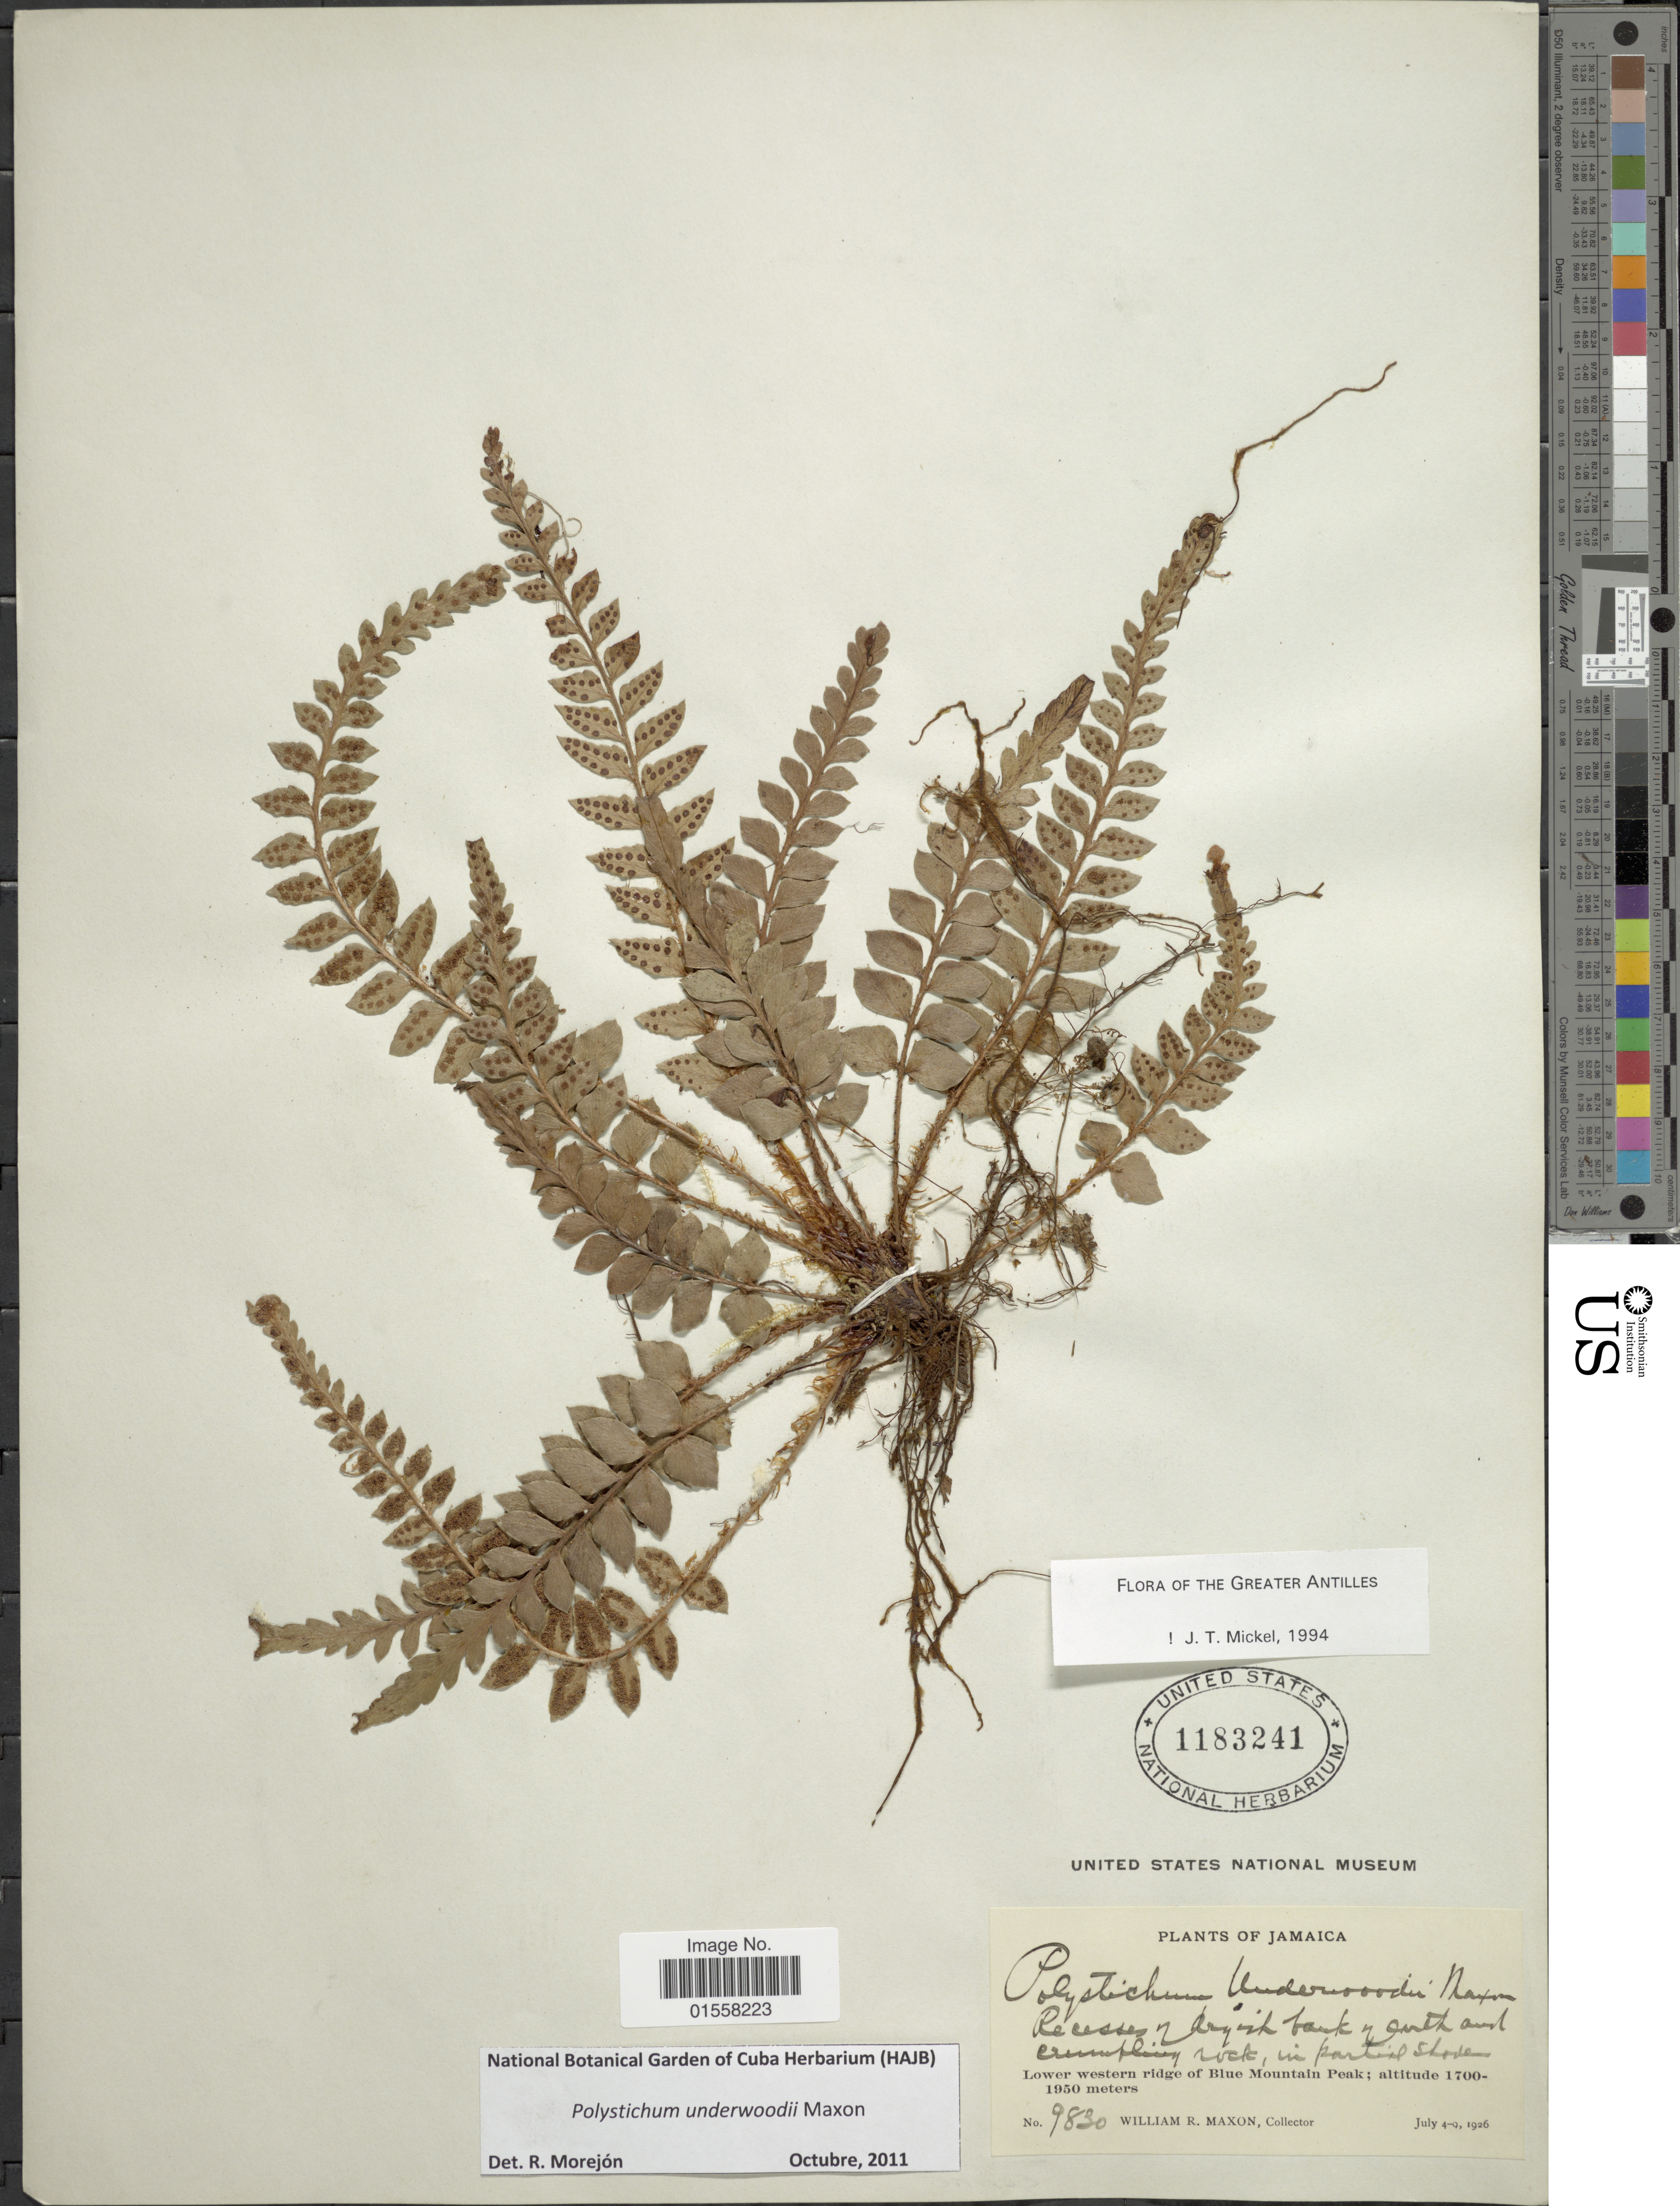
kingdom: Plantae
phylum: Tracheophyta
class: Polypodiopsida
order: Polypodiales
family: Dryopteridaceae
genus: Polystichum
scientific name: Polystichum underwoodii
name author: Maxon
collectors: W. R. Maxon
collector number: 9830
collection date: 1926-07-04/1926-07-09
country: Jamaica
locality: Jamaica. Lower western ridge of Blue Mountain Peak.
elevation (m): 1700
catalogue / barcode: US 1183241